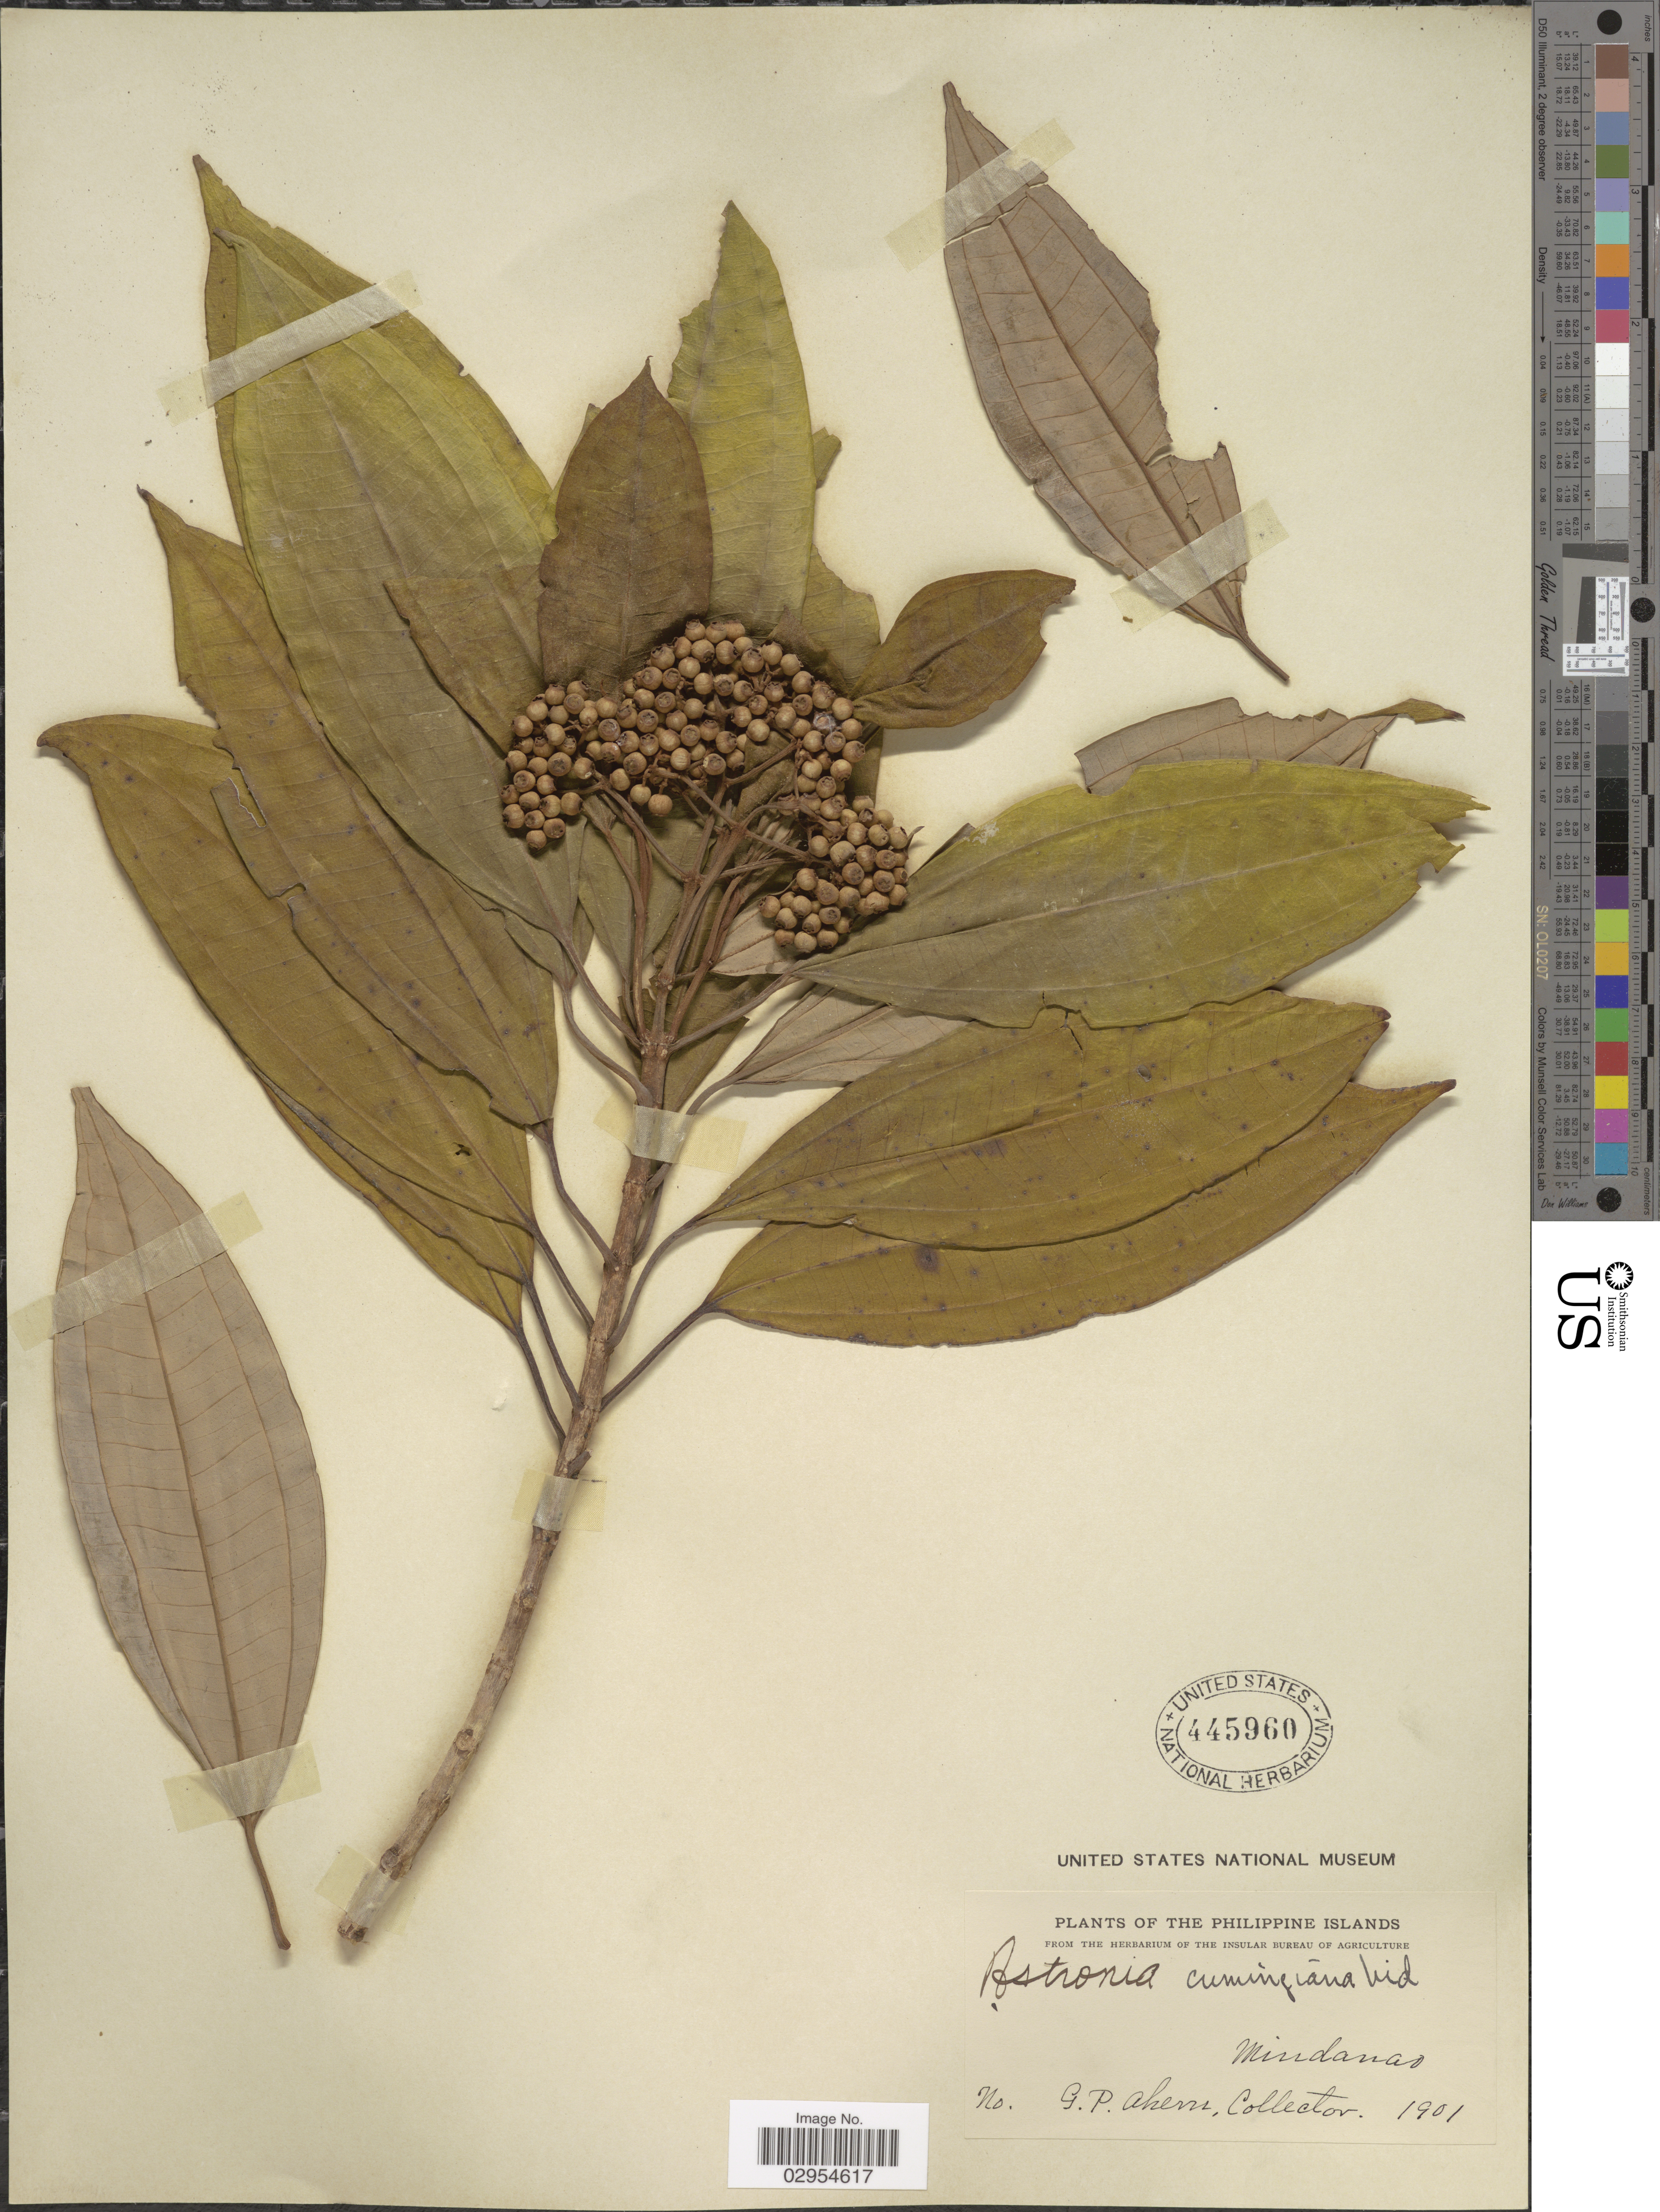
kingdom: Plantae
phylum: Tracheophyta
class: Magnoliopsida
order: Myrtales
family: Melastomataceae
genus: Astronia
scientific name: Astronia cumingiana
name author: S. Vidal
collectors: G. Ahern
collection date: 1901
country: Philippines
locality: Mindanao.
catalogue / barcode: US 445960